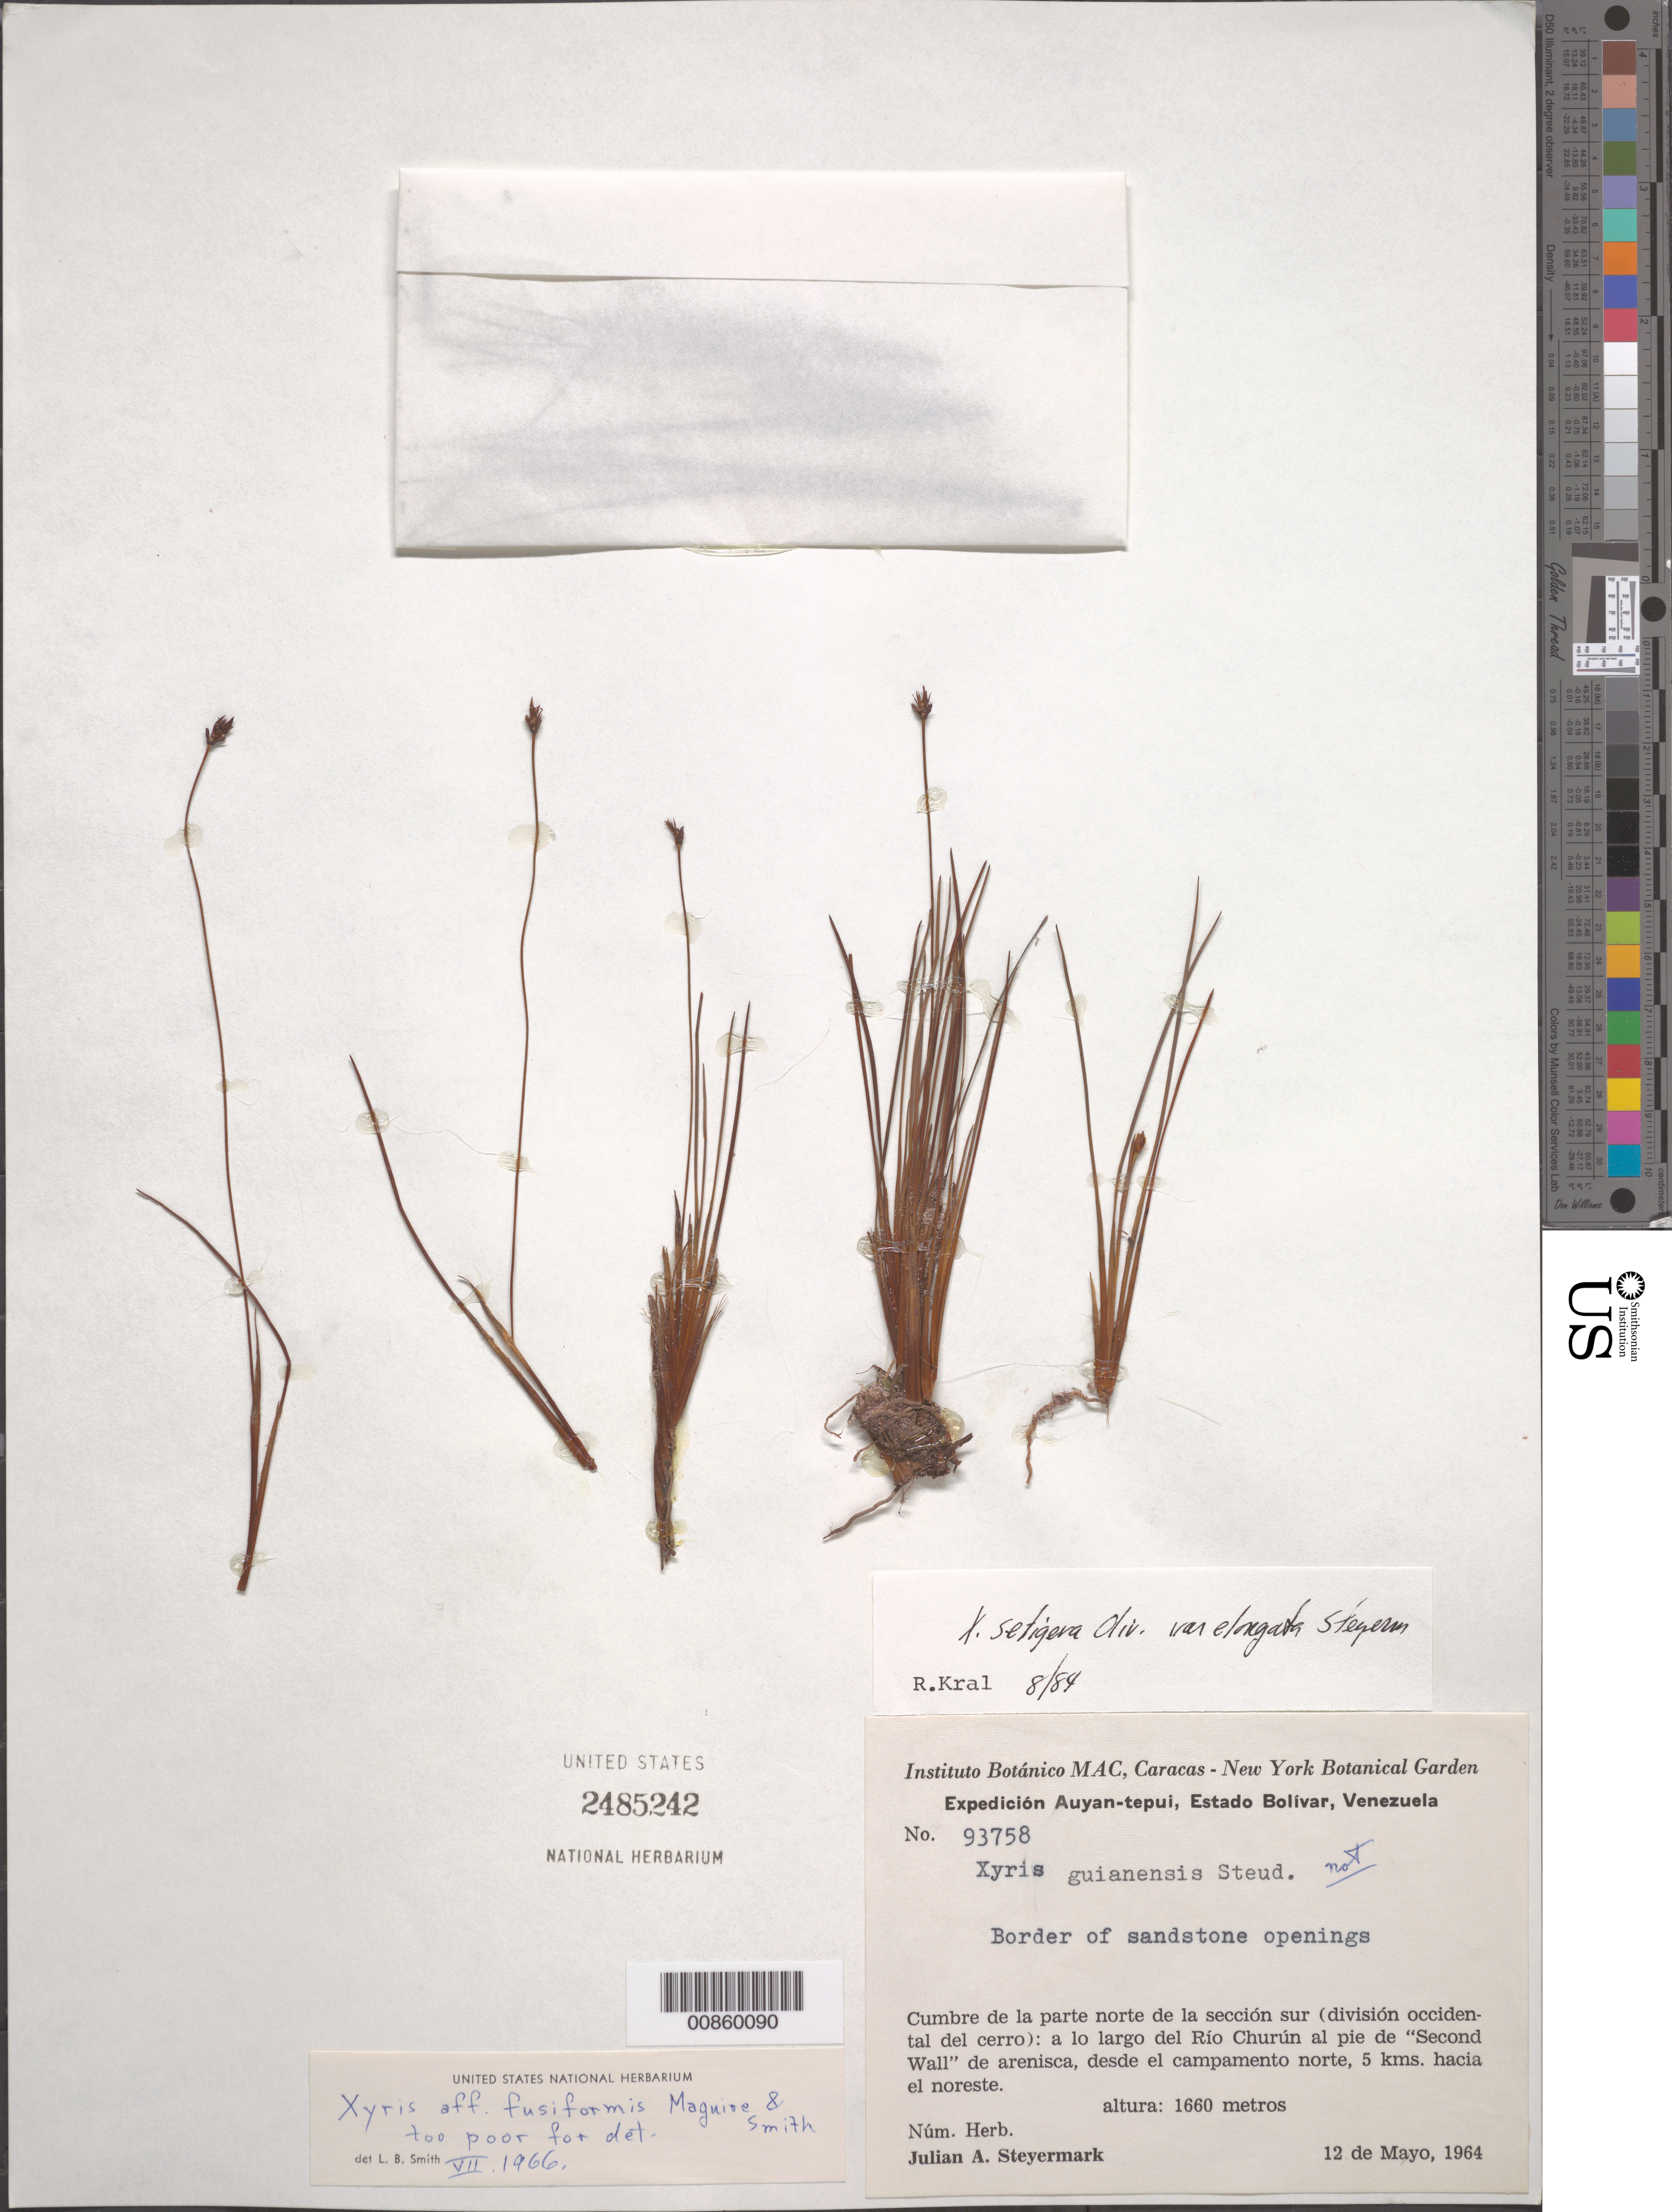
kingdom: Plantae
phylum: Tracheophyta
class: Liliopsida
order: Poales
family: Xyridaceae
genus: Xyris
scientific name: Xyris setigera var. elongata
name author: Steyerm.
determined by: Kral, Robert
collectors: J. Steyermark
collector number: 93758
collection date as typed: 12-May-64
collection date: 1964-05-12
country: Venezuela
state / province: Bolívar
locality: Auyan-tepuí, Río Churún, de la parte norte de la sección sur (división occidental del cerro); a lo largo del Río Churún al pie de "Second Wall" desde el campamento norte, 5 km hacia el noreste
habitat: Bordering sandstone openings.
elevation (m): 1660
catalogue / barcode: US 2485242